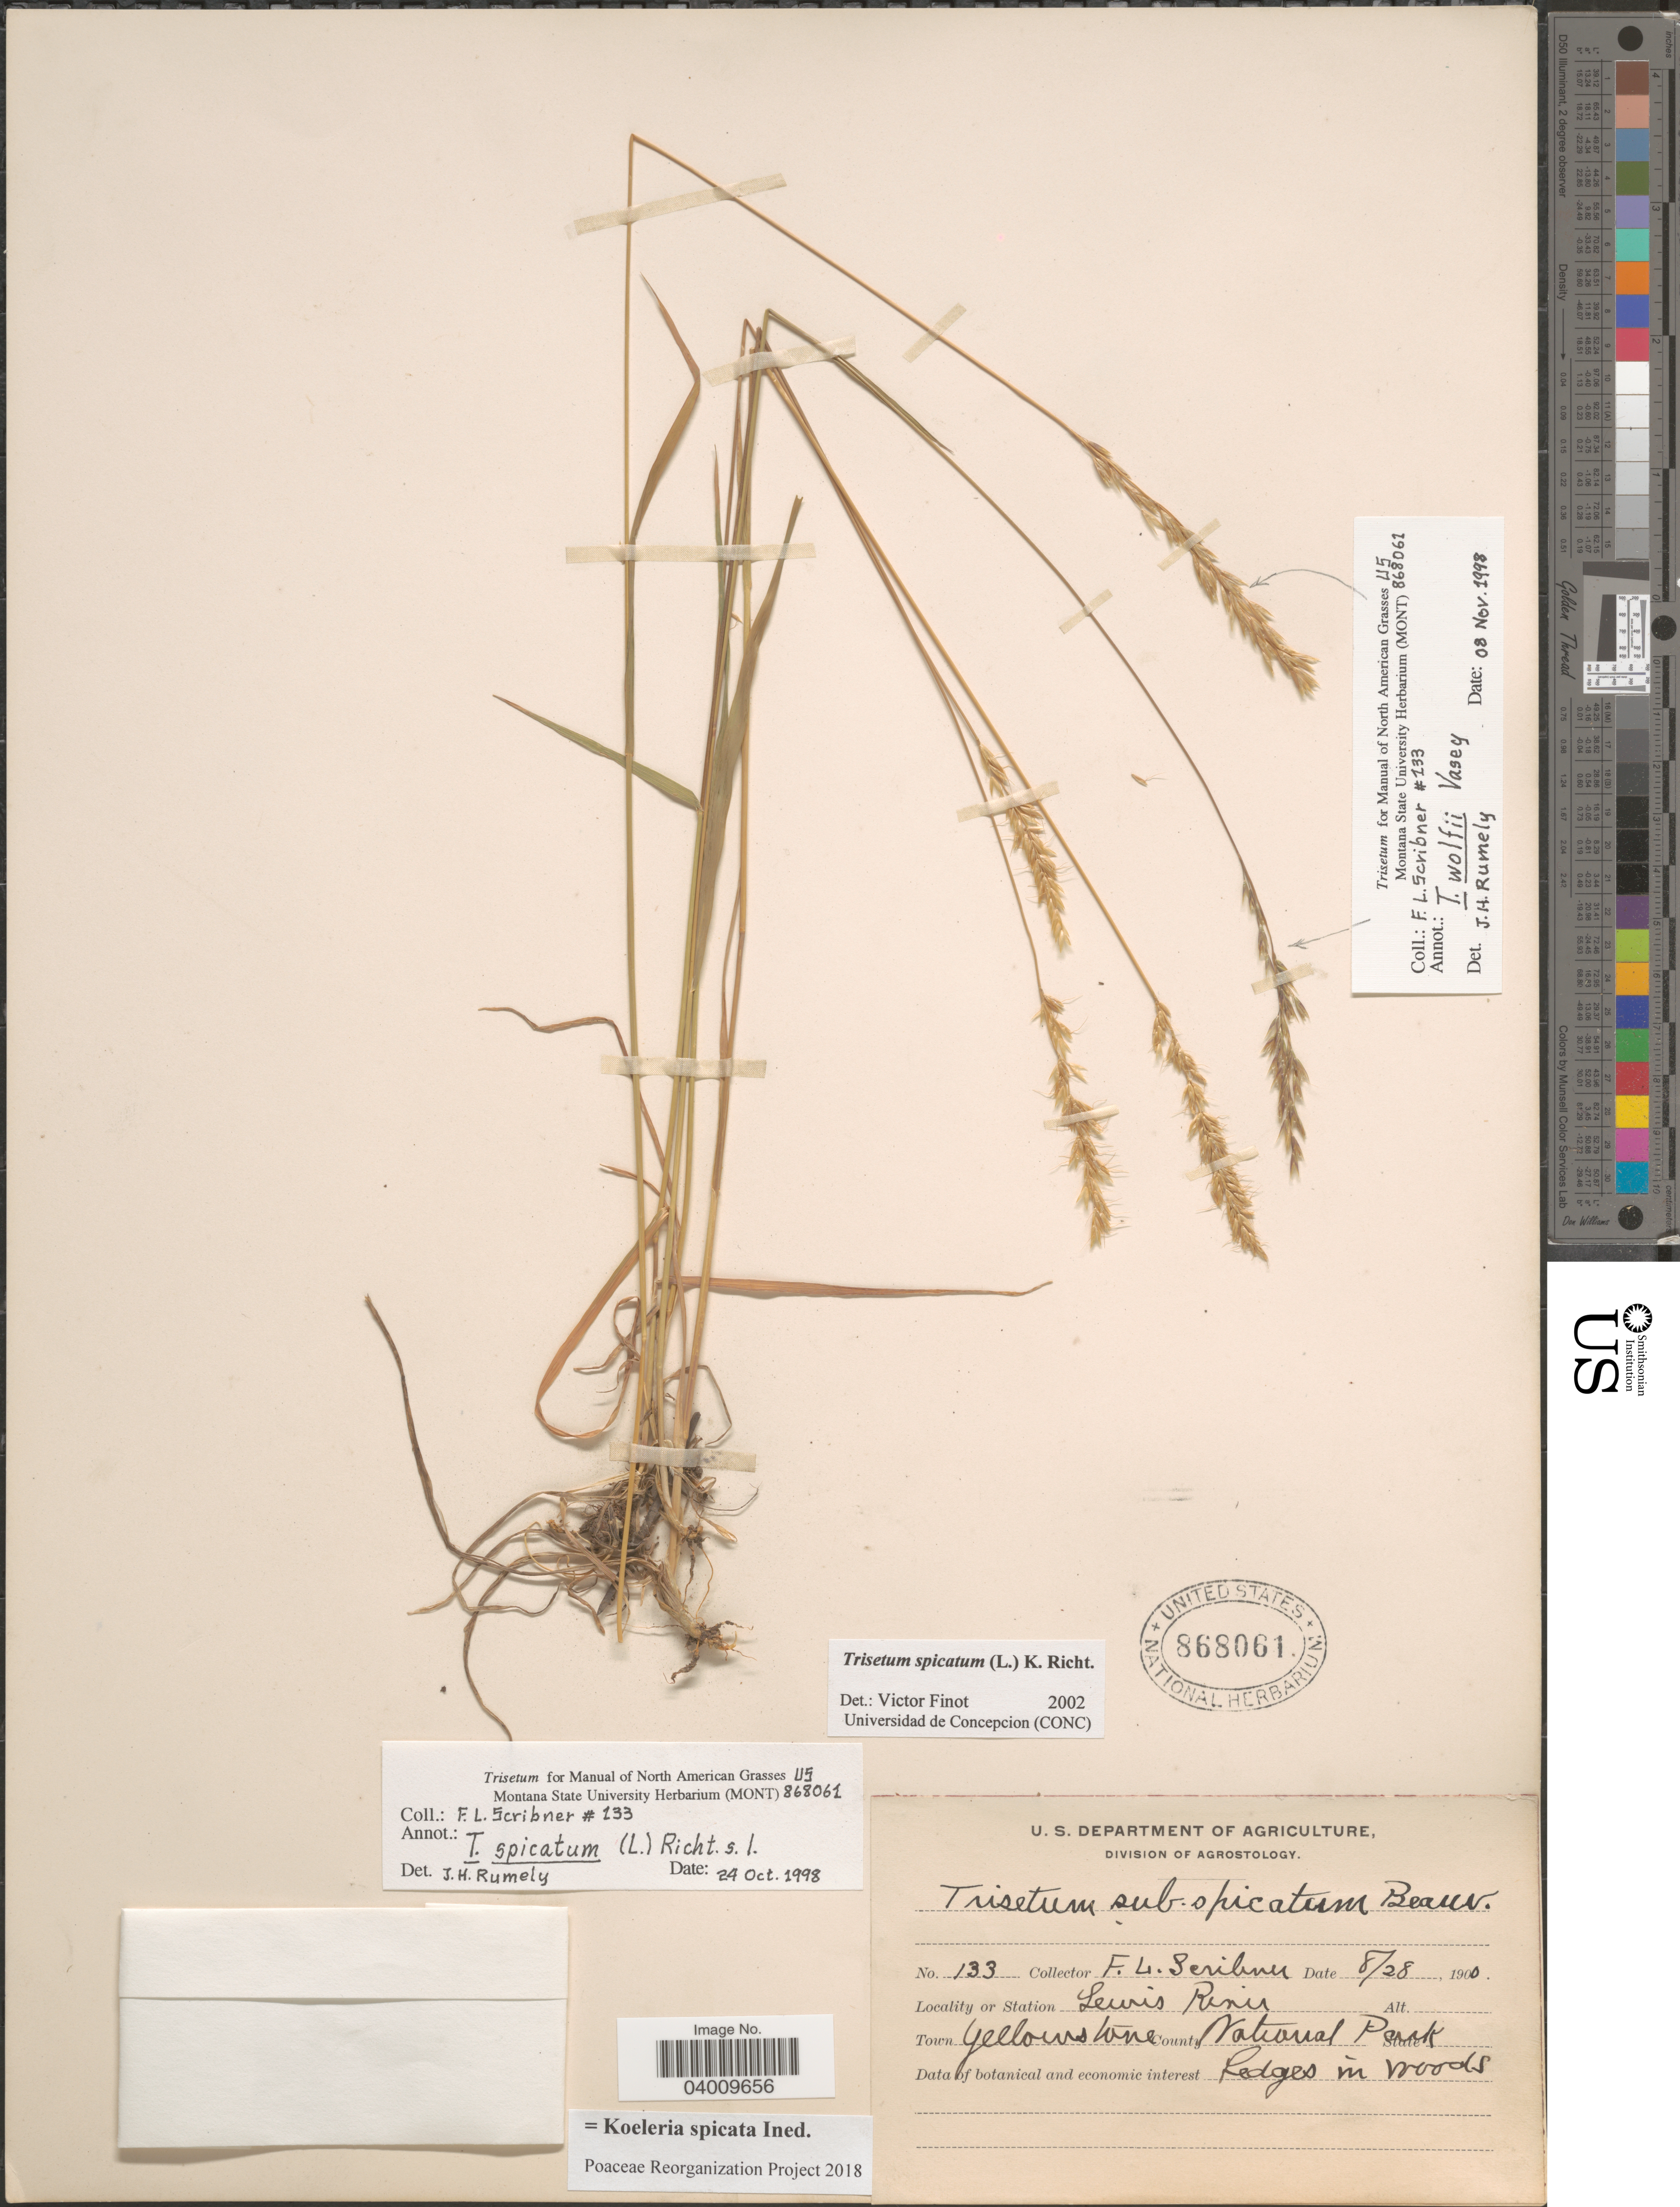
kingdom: Plantae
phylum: Tracheophyta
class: Liliopsida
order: Poales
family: Poaceae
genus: Koeleria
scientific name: Koeleria spicata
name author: (L.) Barberá et al.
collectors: F. Scribner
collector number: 133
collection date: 1900-08-28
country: United States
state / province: Wyoming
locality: Lewis River. Yellowstone National Park.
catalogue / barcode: US 868061